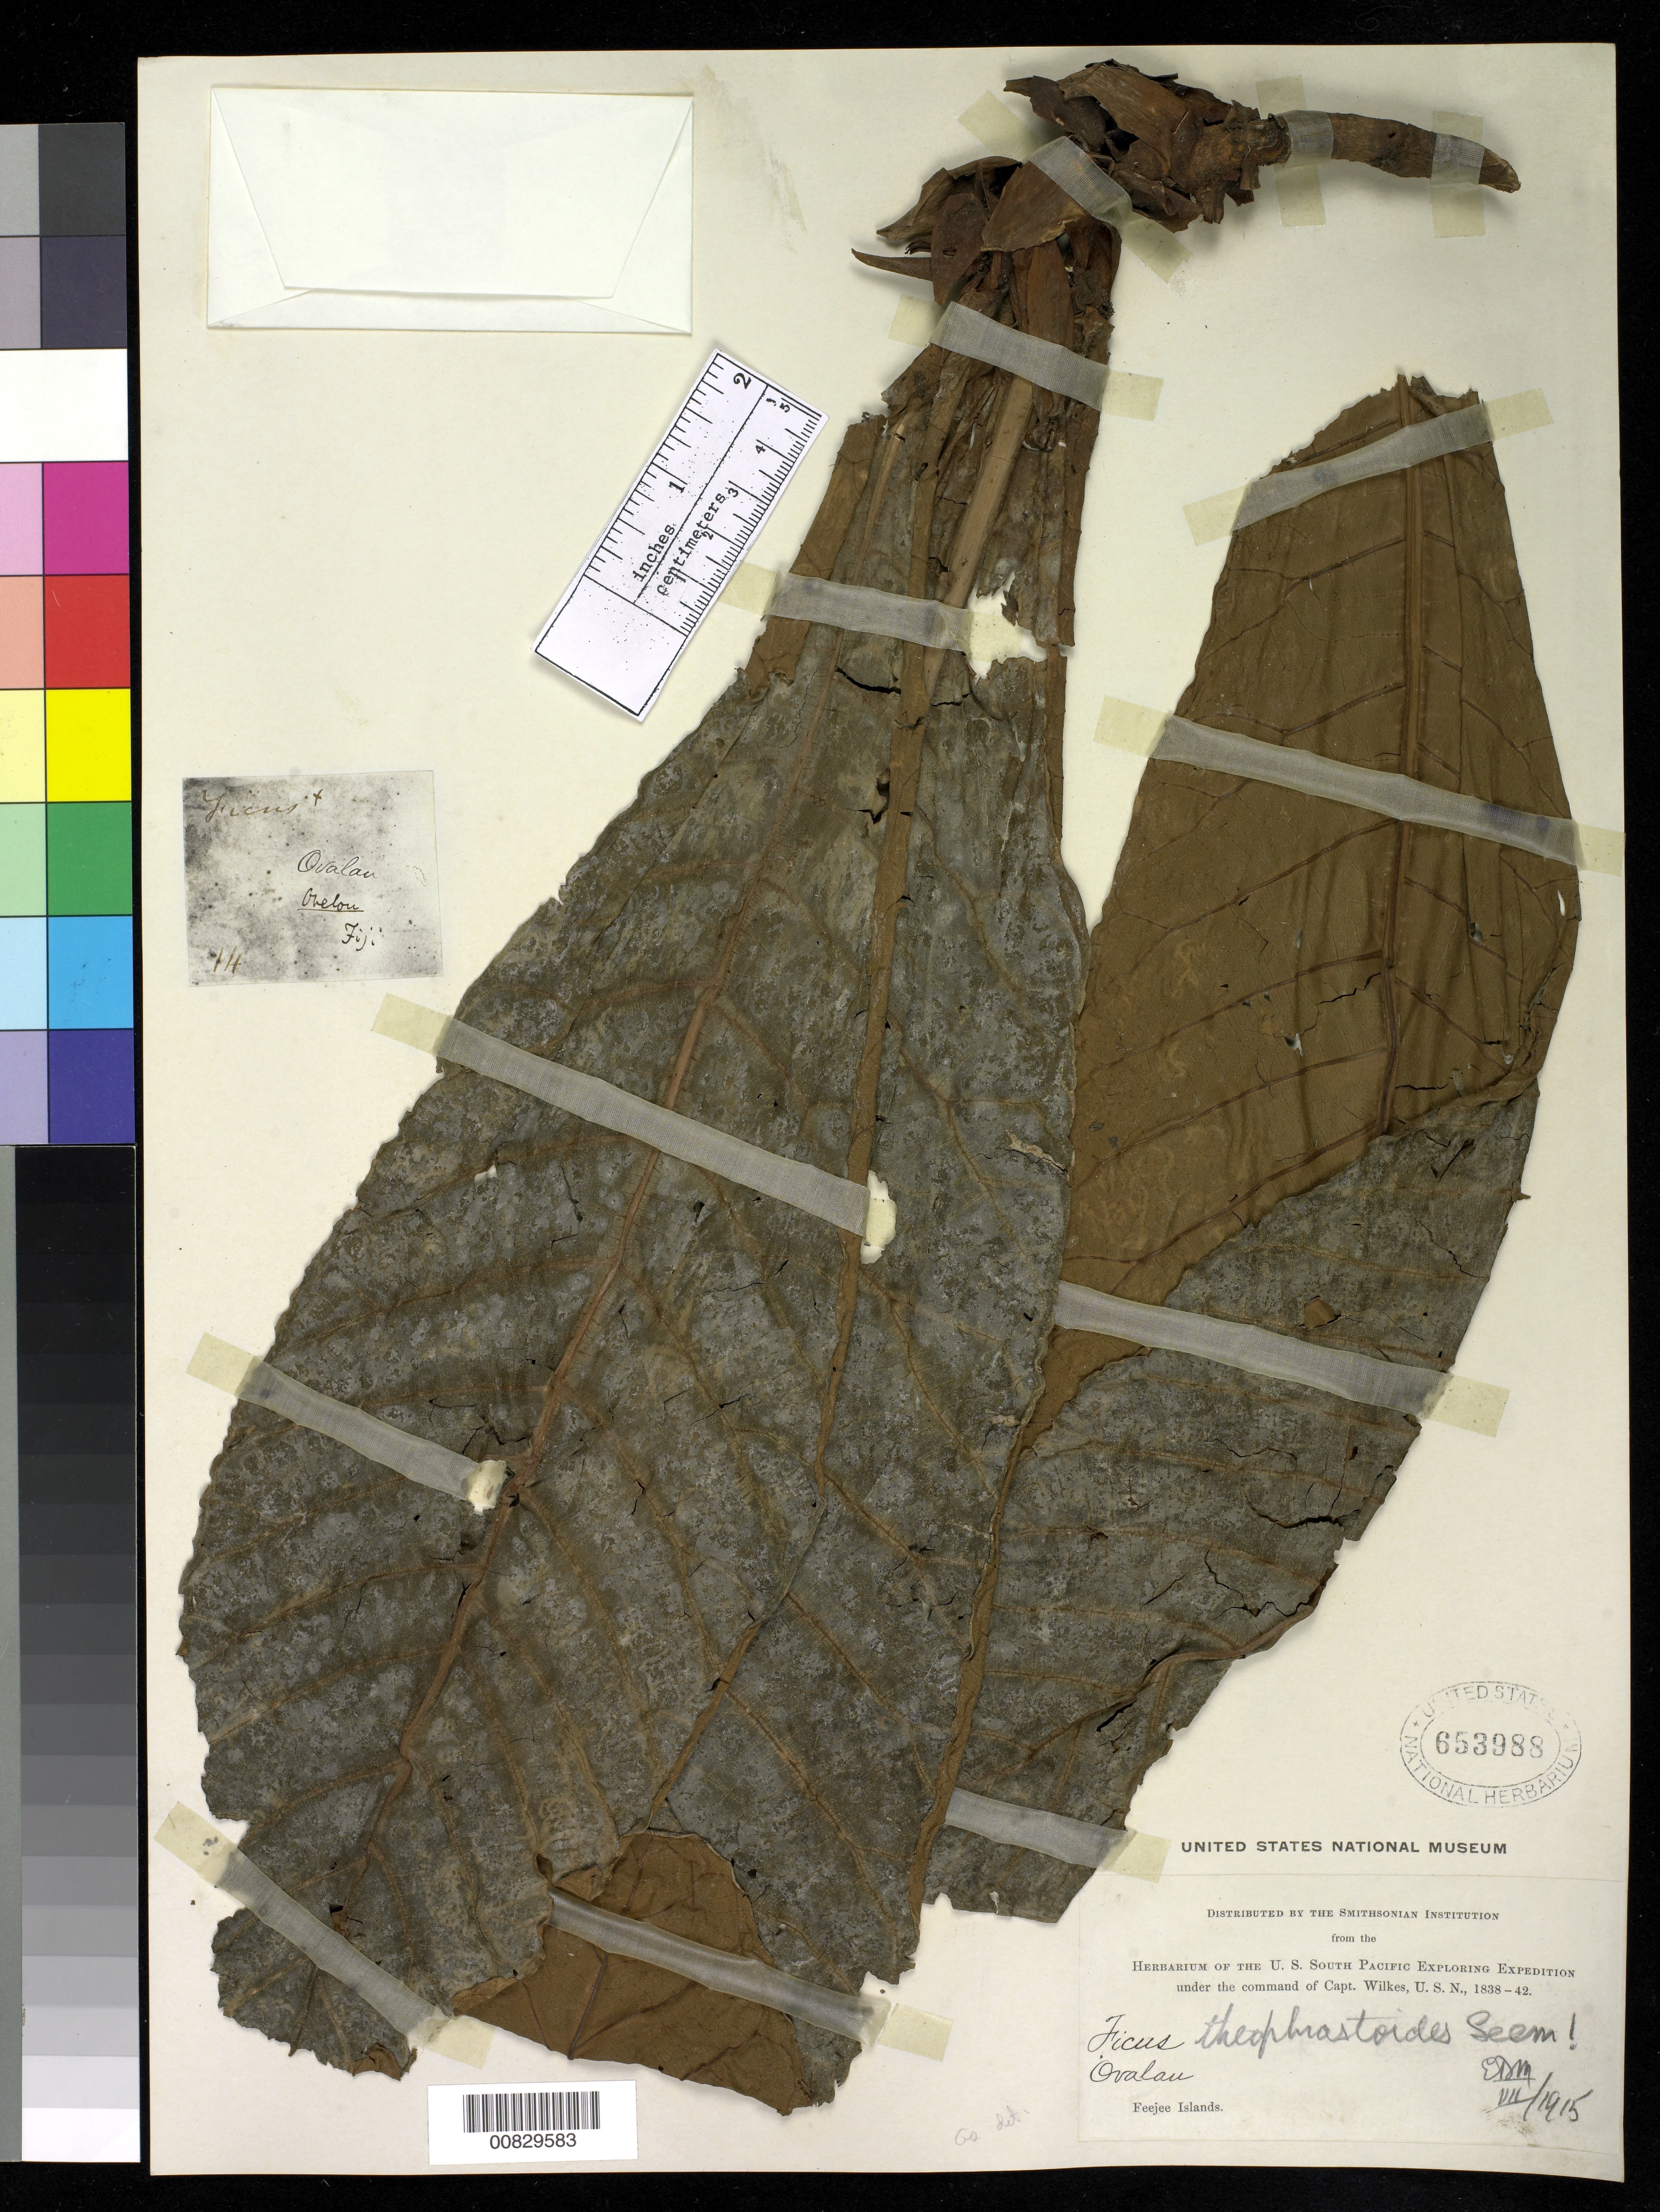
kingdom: Plantae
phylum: Tracheophyta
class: Magnoliopsida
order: Rosales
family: Moraceae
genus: Ficus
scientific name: Ficus theophrastoides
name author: Seem.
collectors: Wilkes Explor. Exped.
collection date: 1838/1842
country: Fiji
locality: Feejee Islands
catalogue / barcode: US 653988